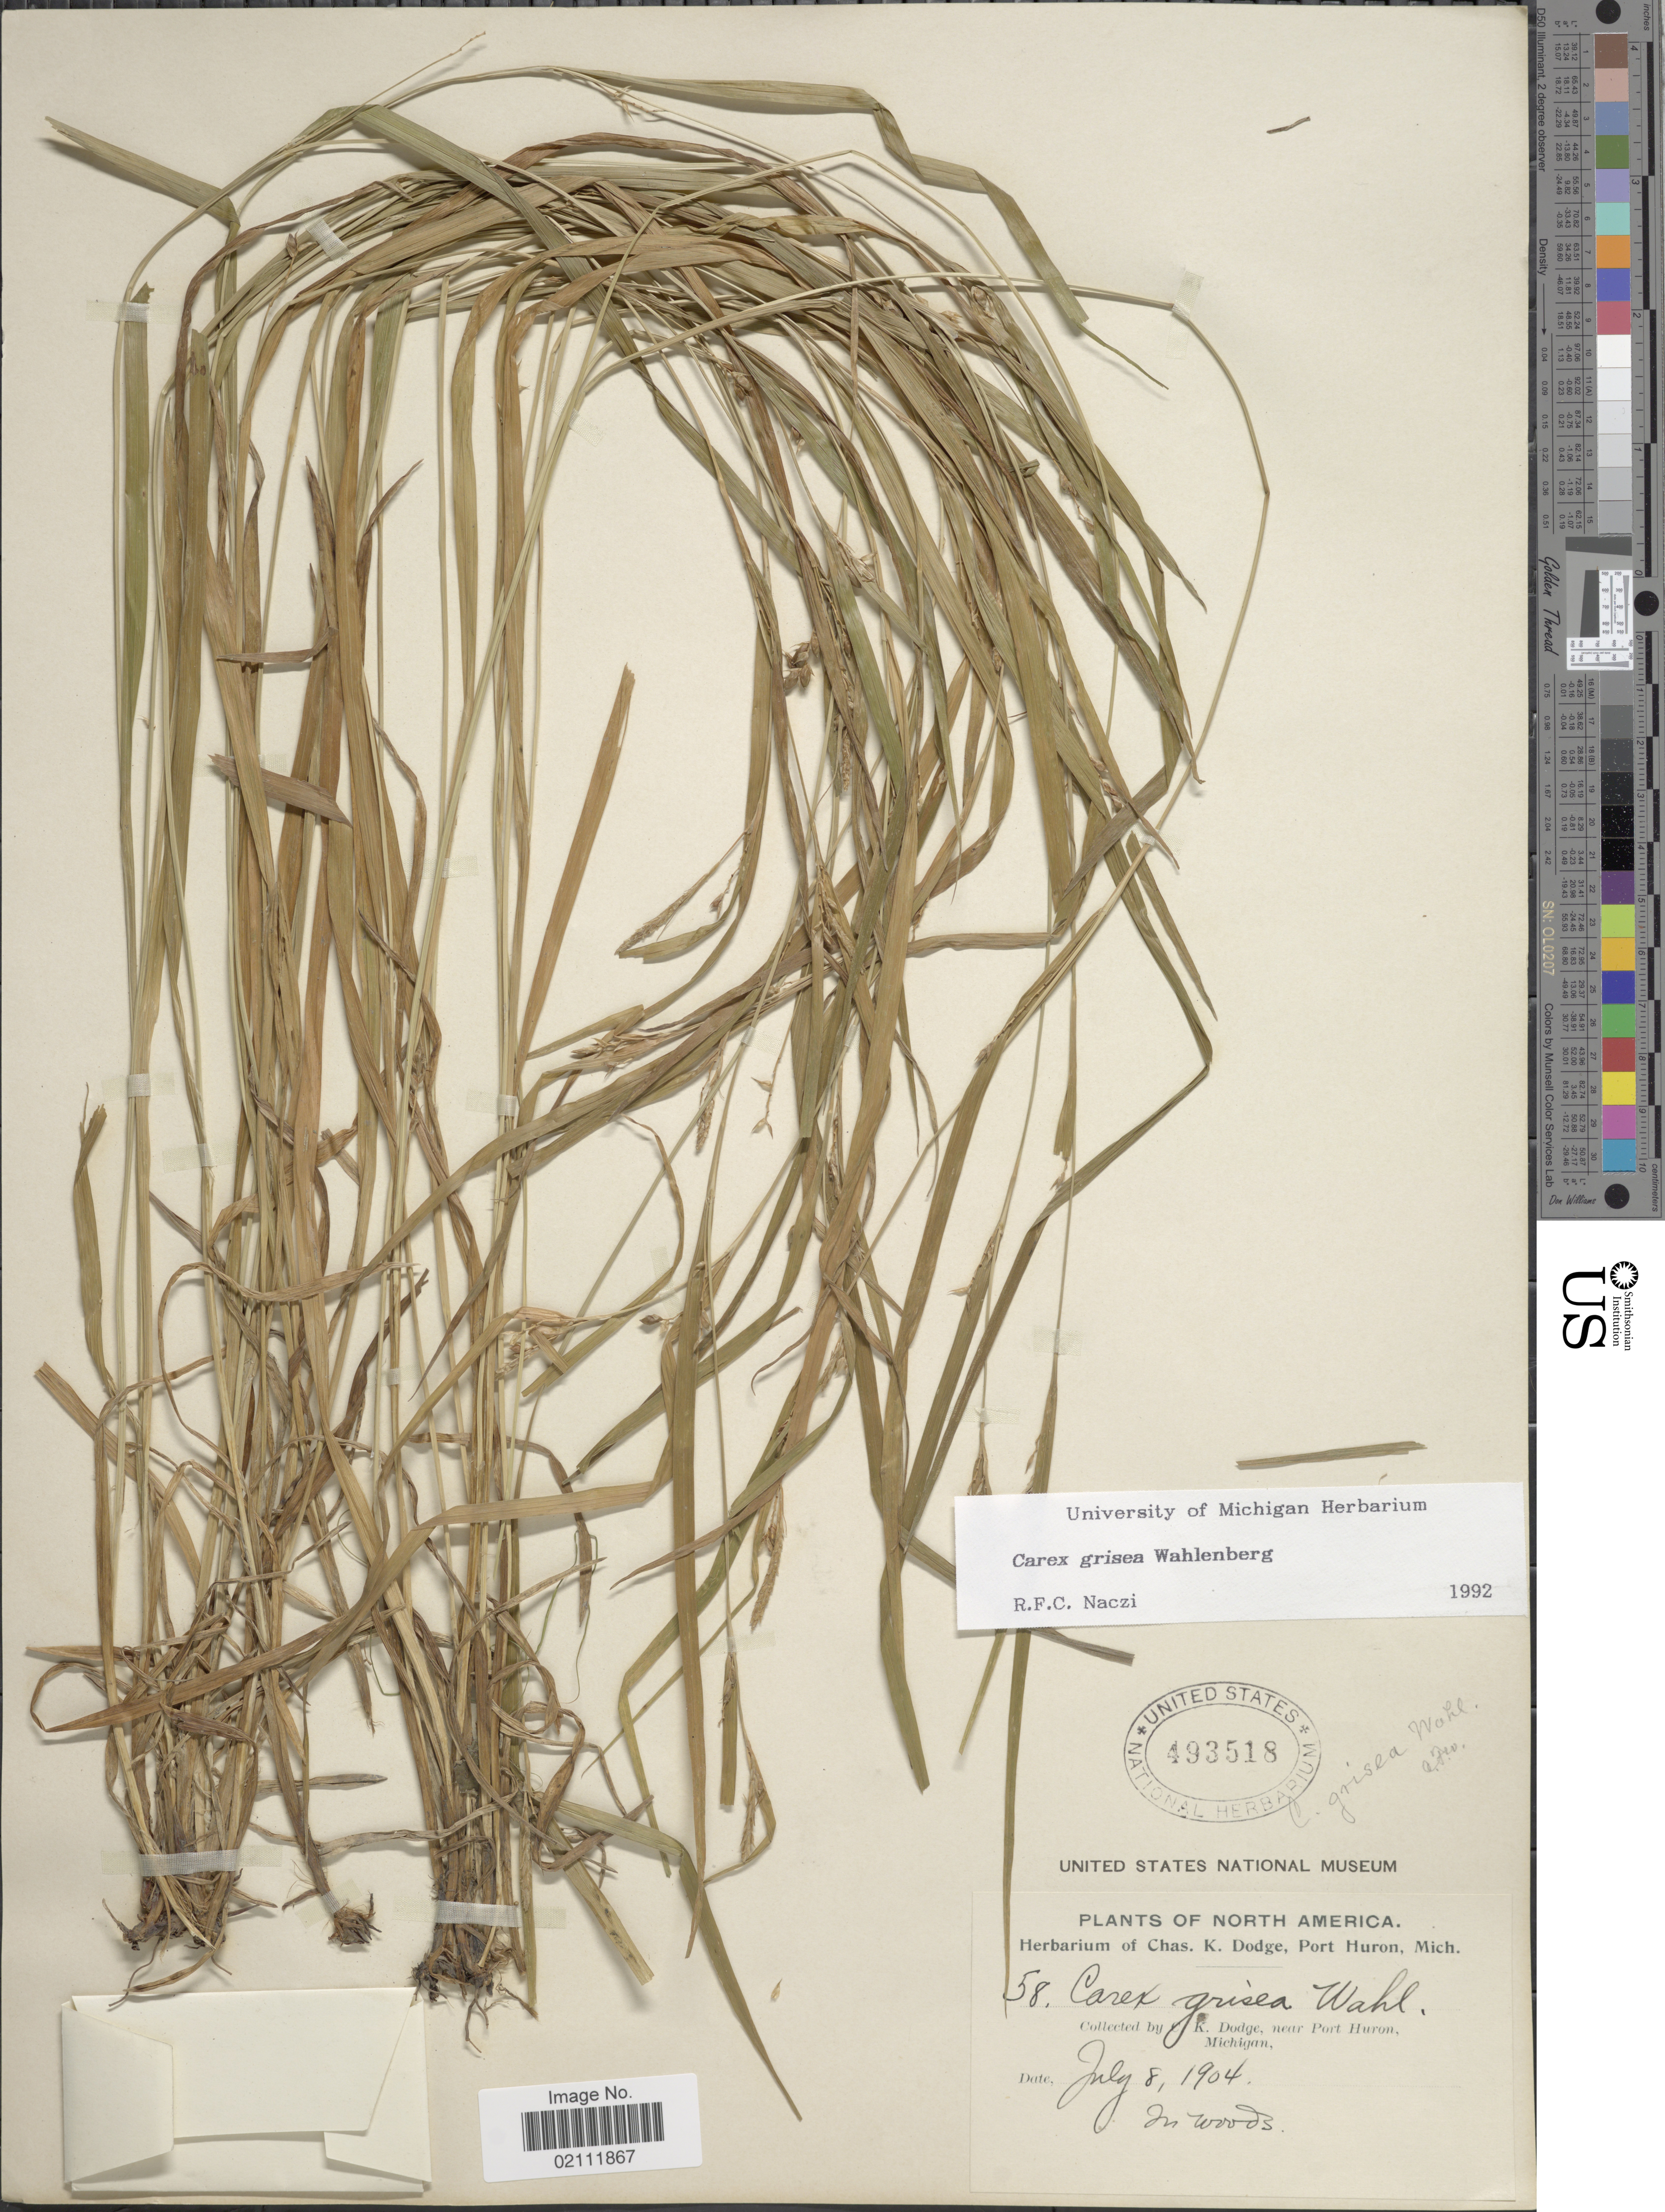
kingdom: Plantae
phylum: Tracheophyta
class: Liliopsida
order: Poales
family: Cyperaceae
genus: Carex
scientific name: Carex grisea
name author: Wahlenb.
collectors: C. K. Dodge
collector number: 58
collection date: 1904-07-08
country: United States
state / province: Michigan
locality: Near Port Huron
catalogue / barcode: US 493518